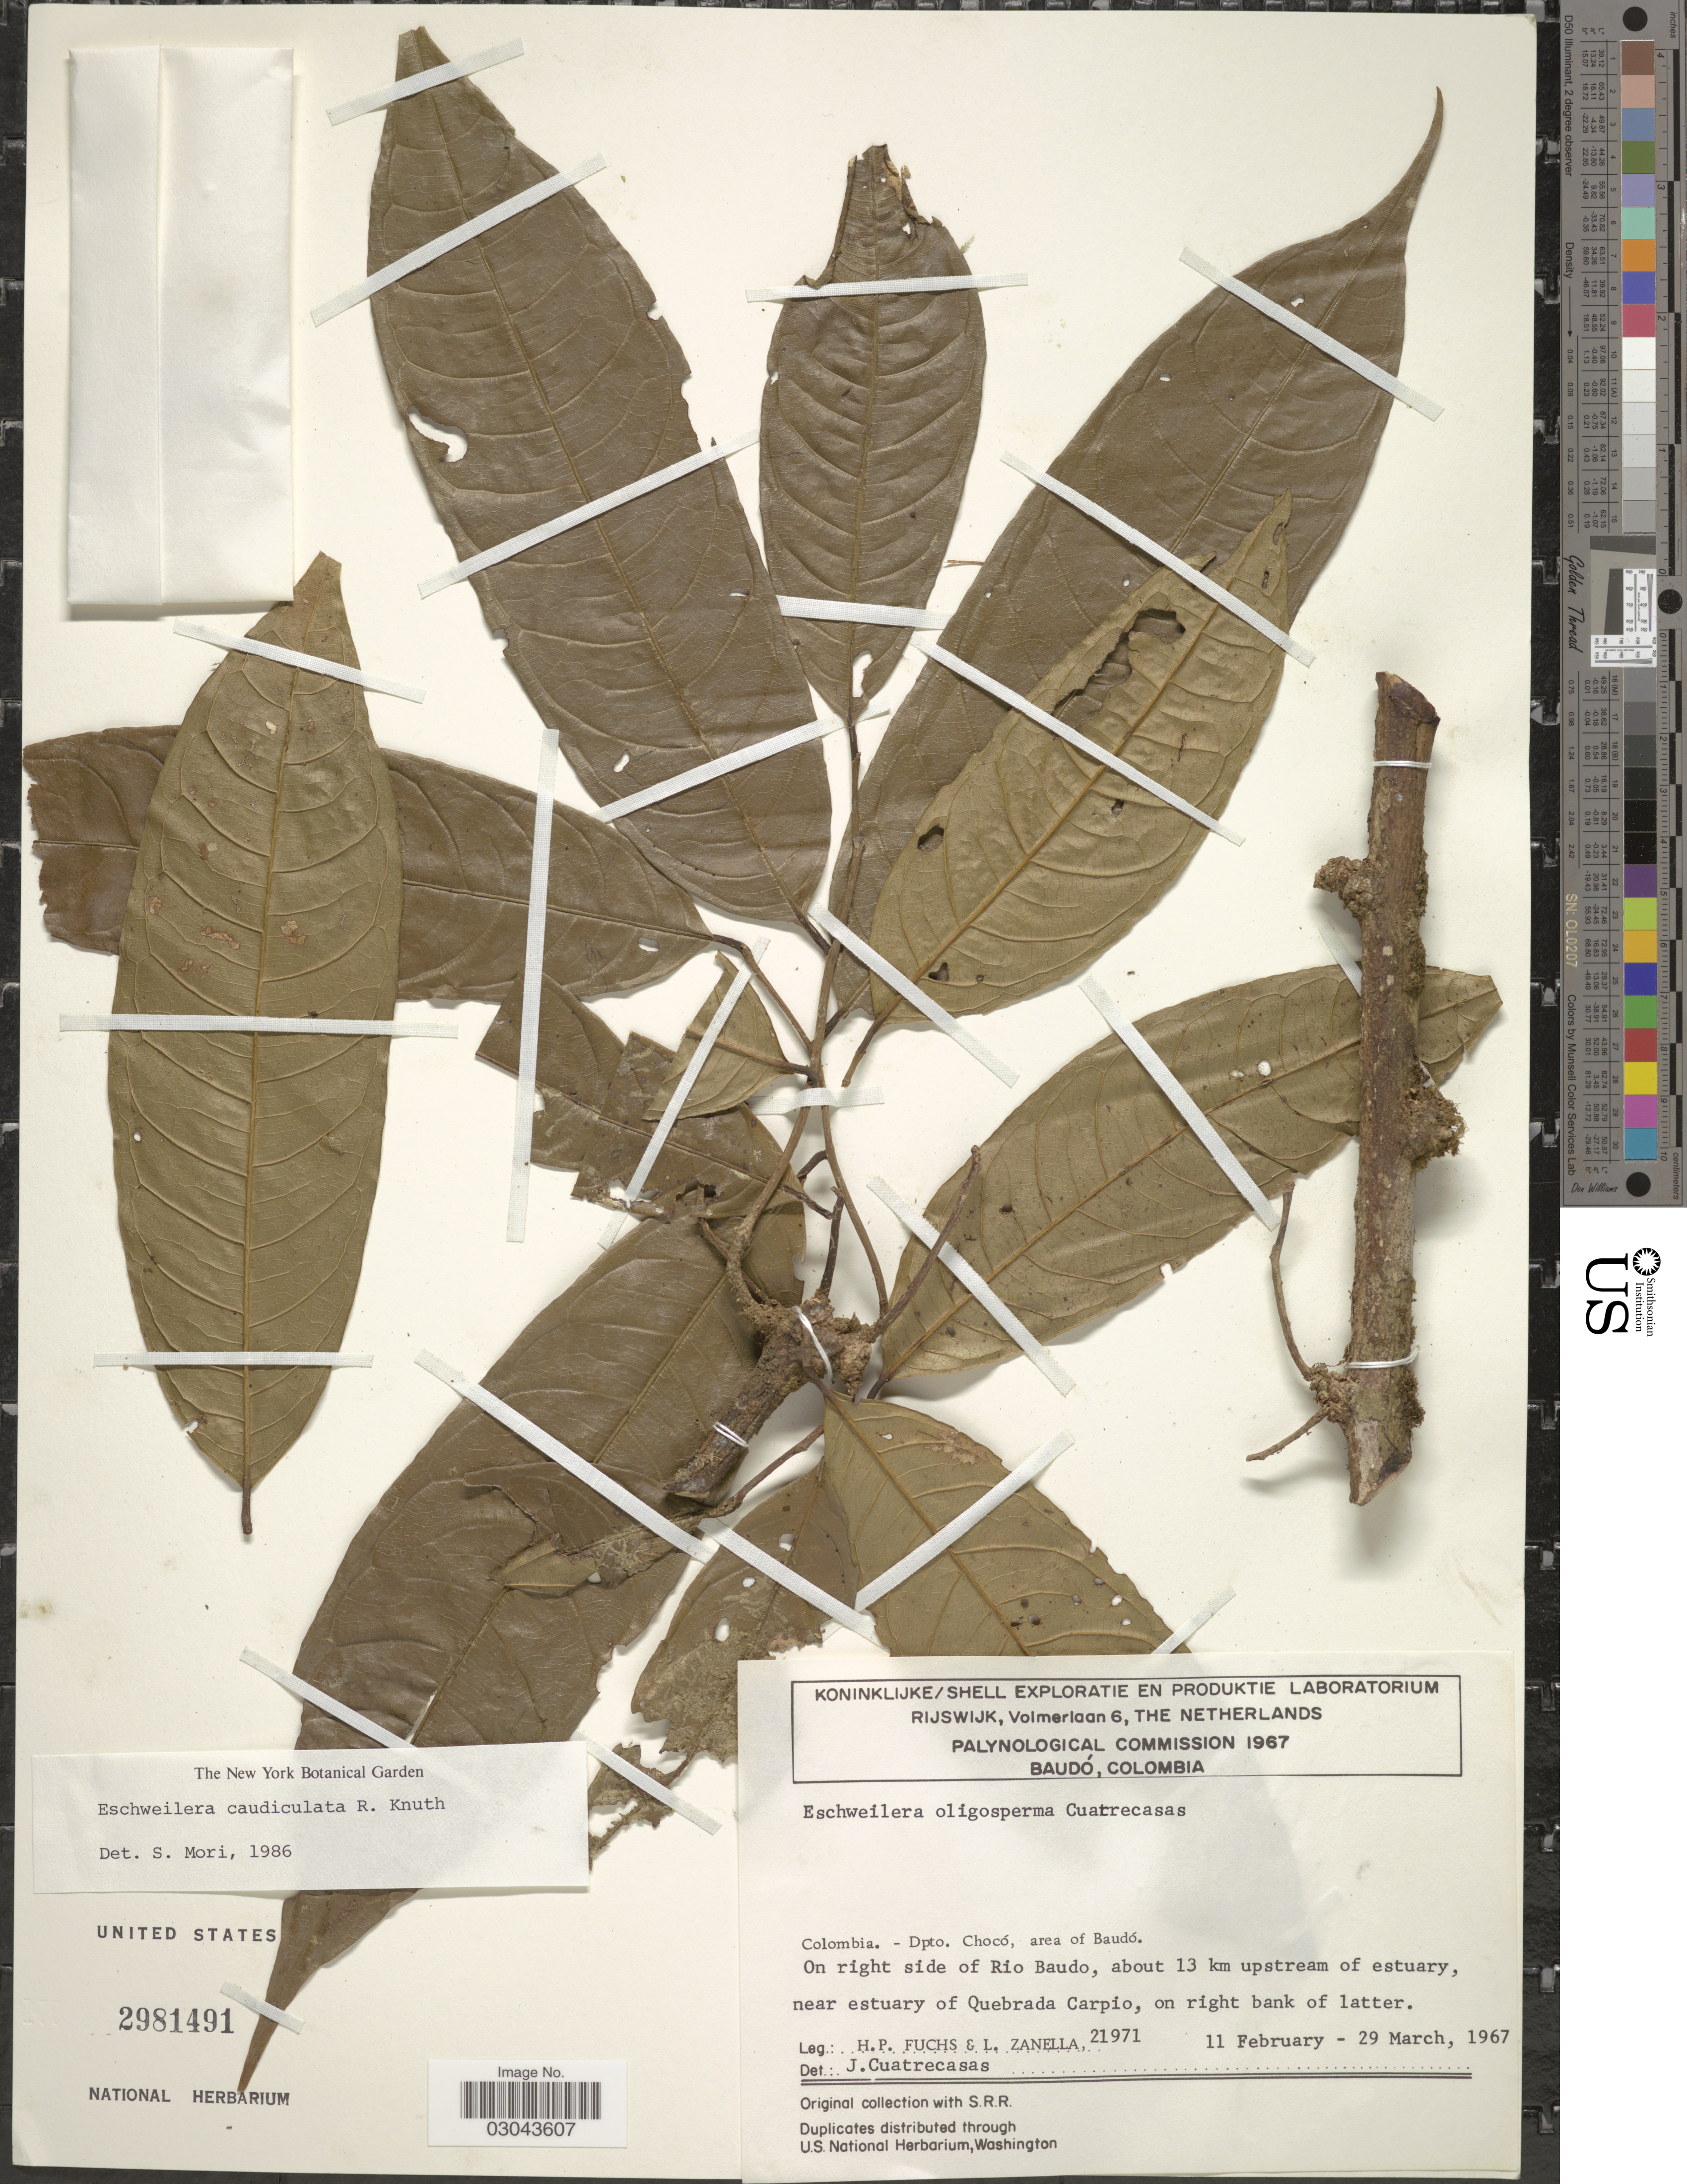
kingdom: Plantae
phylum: Tracheophyta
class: Magnoliopsida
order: Ericales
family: Lecythidaceae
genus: Eschweilera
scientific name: Eschweilera caudiculata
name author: R. Knuth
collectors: H. P. Fuchs & L. Zanella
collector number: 21971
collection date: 1967-02-11/1967-03-29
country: Colombia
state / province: Chocó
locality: Dpto. Chocó, area of Baudó, On right side of Rio Baudo, about 13 km upstream of estuary, near estuary of Quebrada Carpio, on right bank of latter.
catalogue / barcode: US 2981491